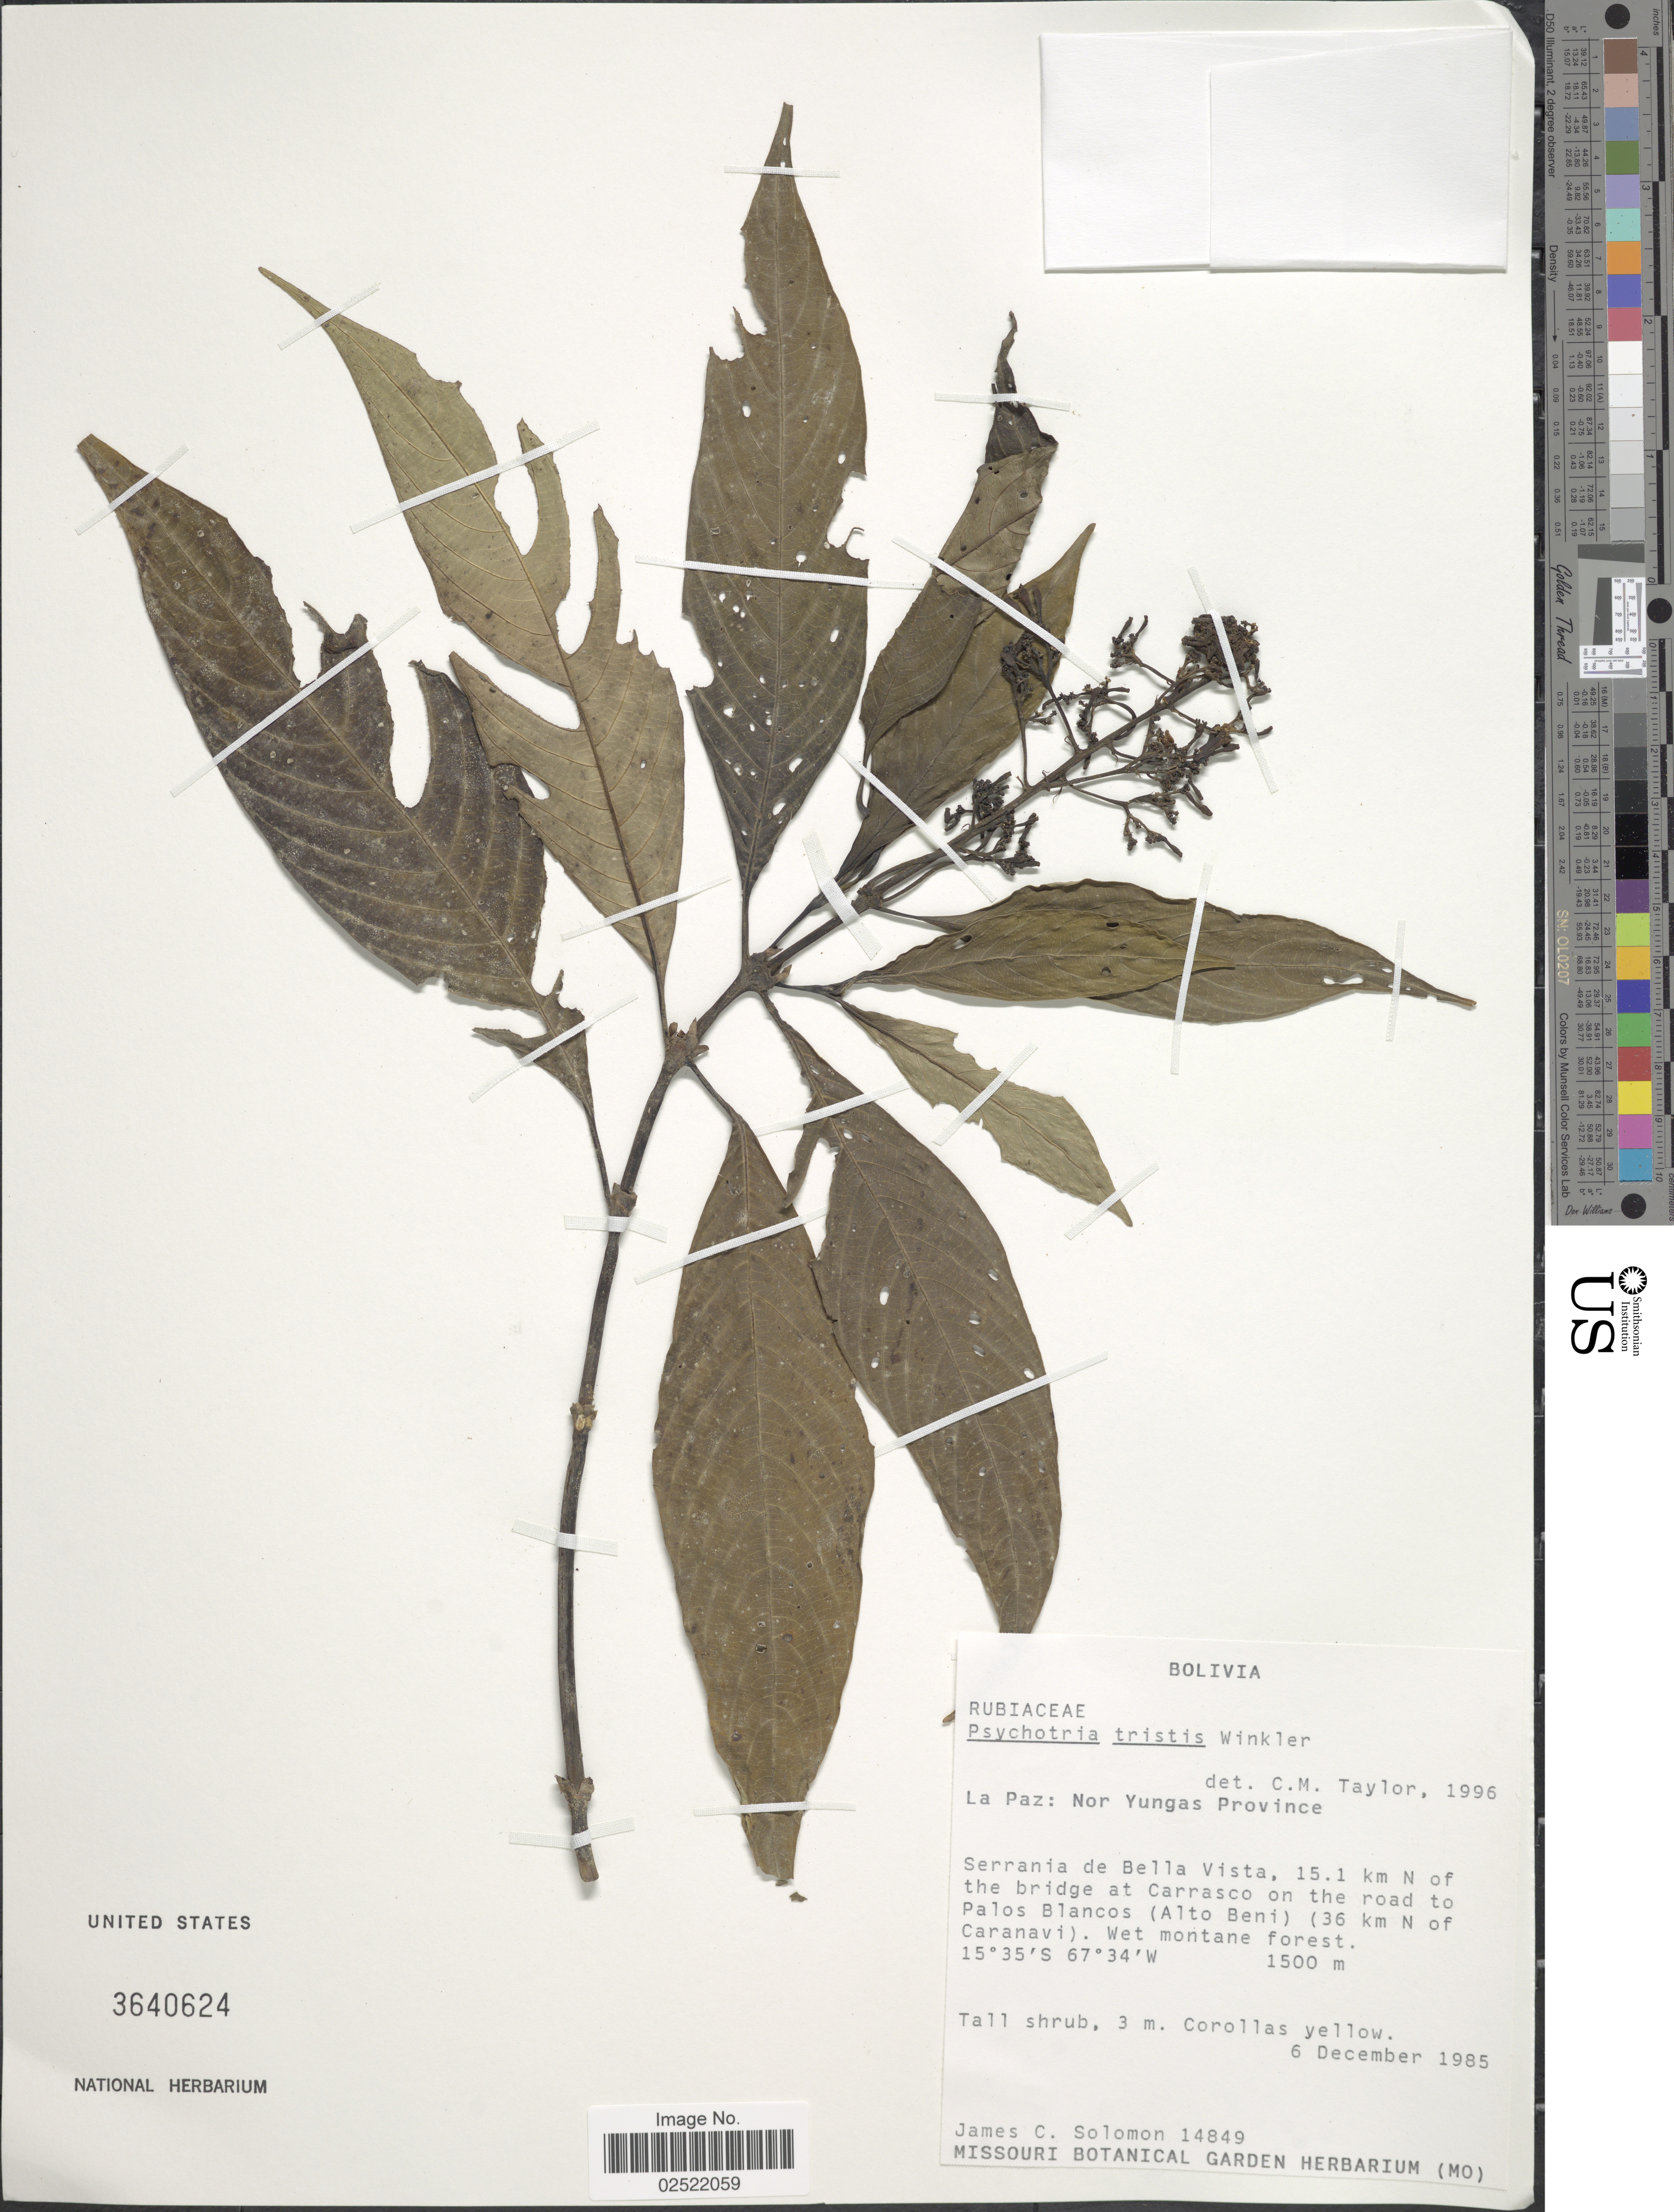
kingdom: Plantae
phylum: Tracheophyta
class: Magnoliopsida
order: Gentianales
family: Rubiaceae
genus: Psychotria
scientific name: Psychotria tristis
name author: H.J.P. Winkl.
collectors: J. C. Solomon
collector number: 14849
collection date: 1985-12-06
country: Bolivia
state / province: La Paz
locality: La Paz: Nor Yungas Province. Serrania de Bella Vista, 15.1 km N of the bridge at Carrasco on the road to Palos Blancos (Alto Beni) (36 km N of Caranavi)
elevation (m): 1500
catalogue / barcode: US 3640624